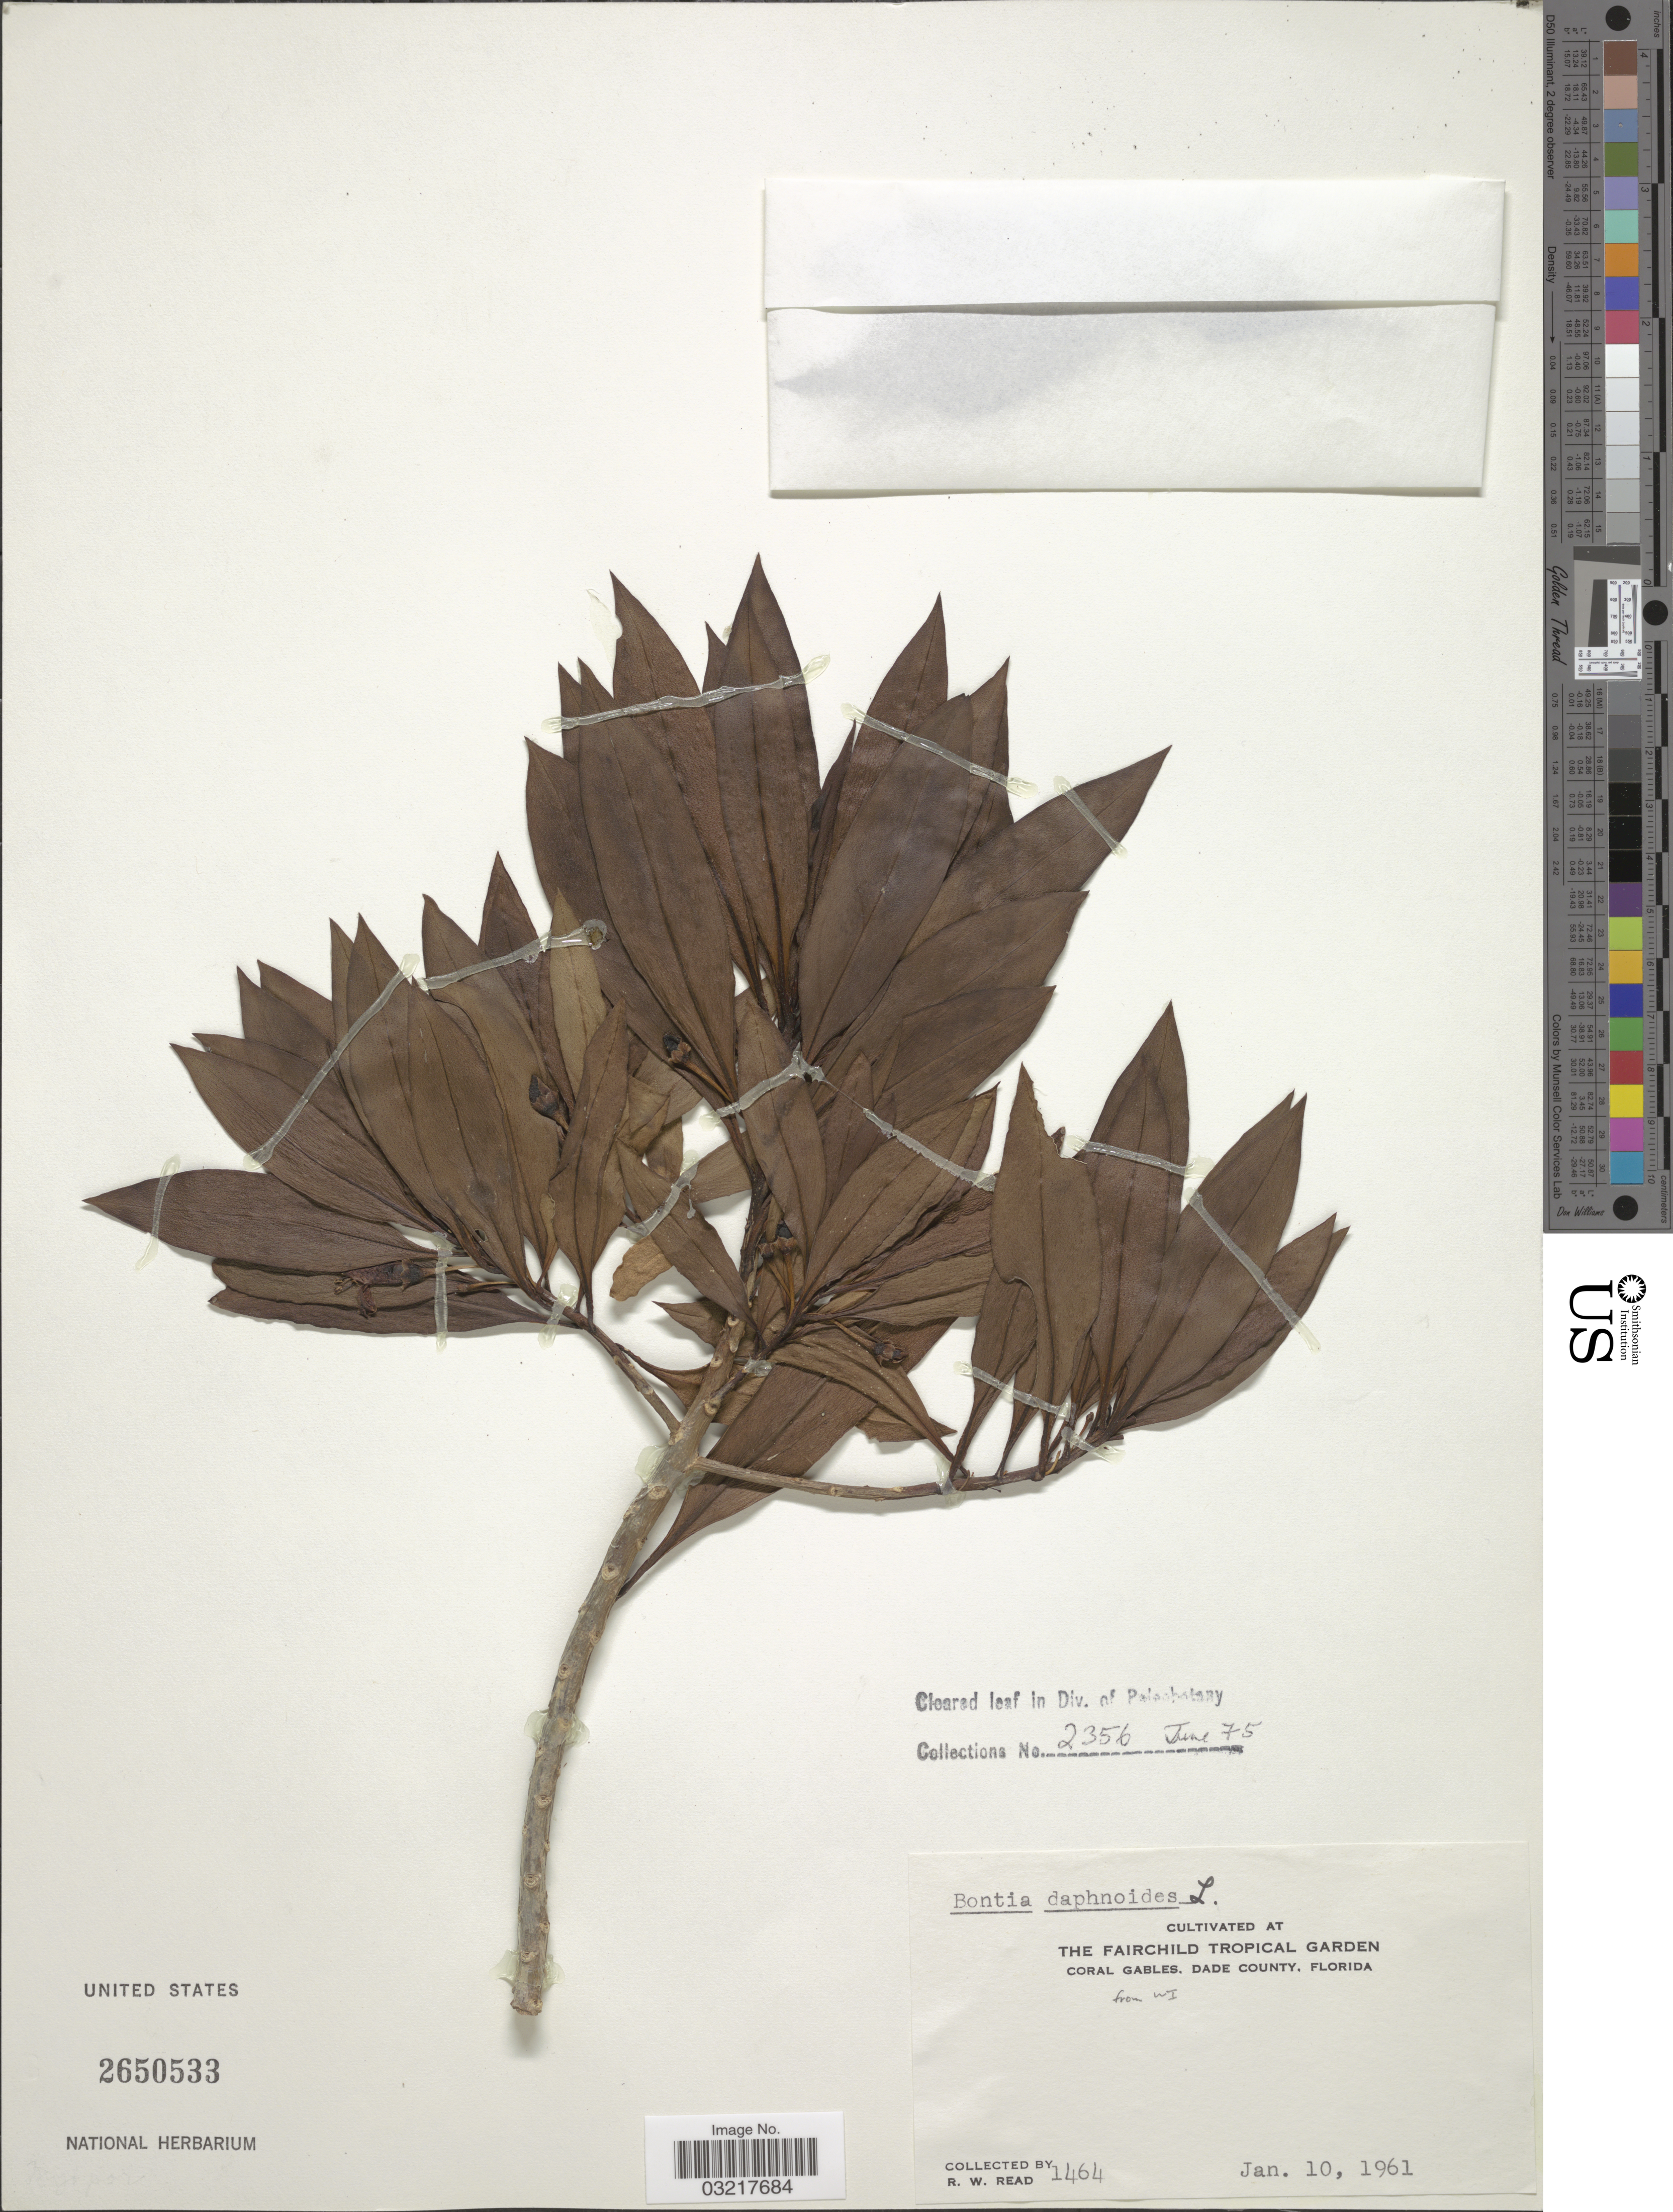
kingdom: Plantae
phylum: Tracheophyta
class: Magnoliopsida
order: Lamiales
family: Scrophulariaceae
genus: Bontia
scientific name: Bontia daphnoides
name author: L.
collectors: R. W. Read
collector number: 1464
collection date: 1961-01-10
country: United States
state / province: Florida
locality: The Fairchild Tropical Garden. Coral Gables, Dade County.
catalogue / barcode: US 2650533